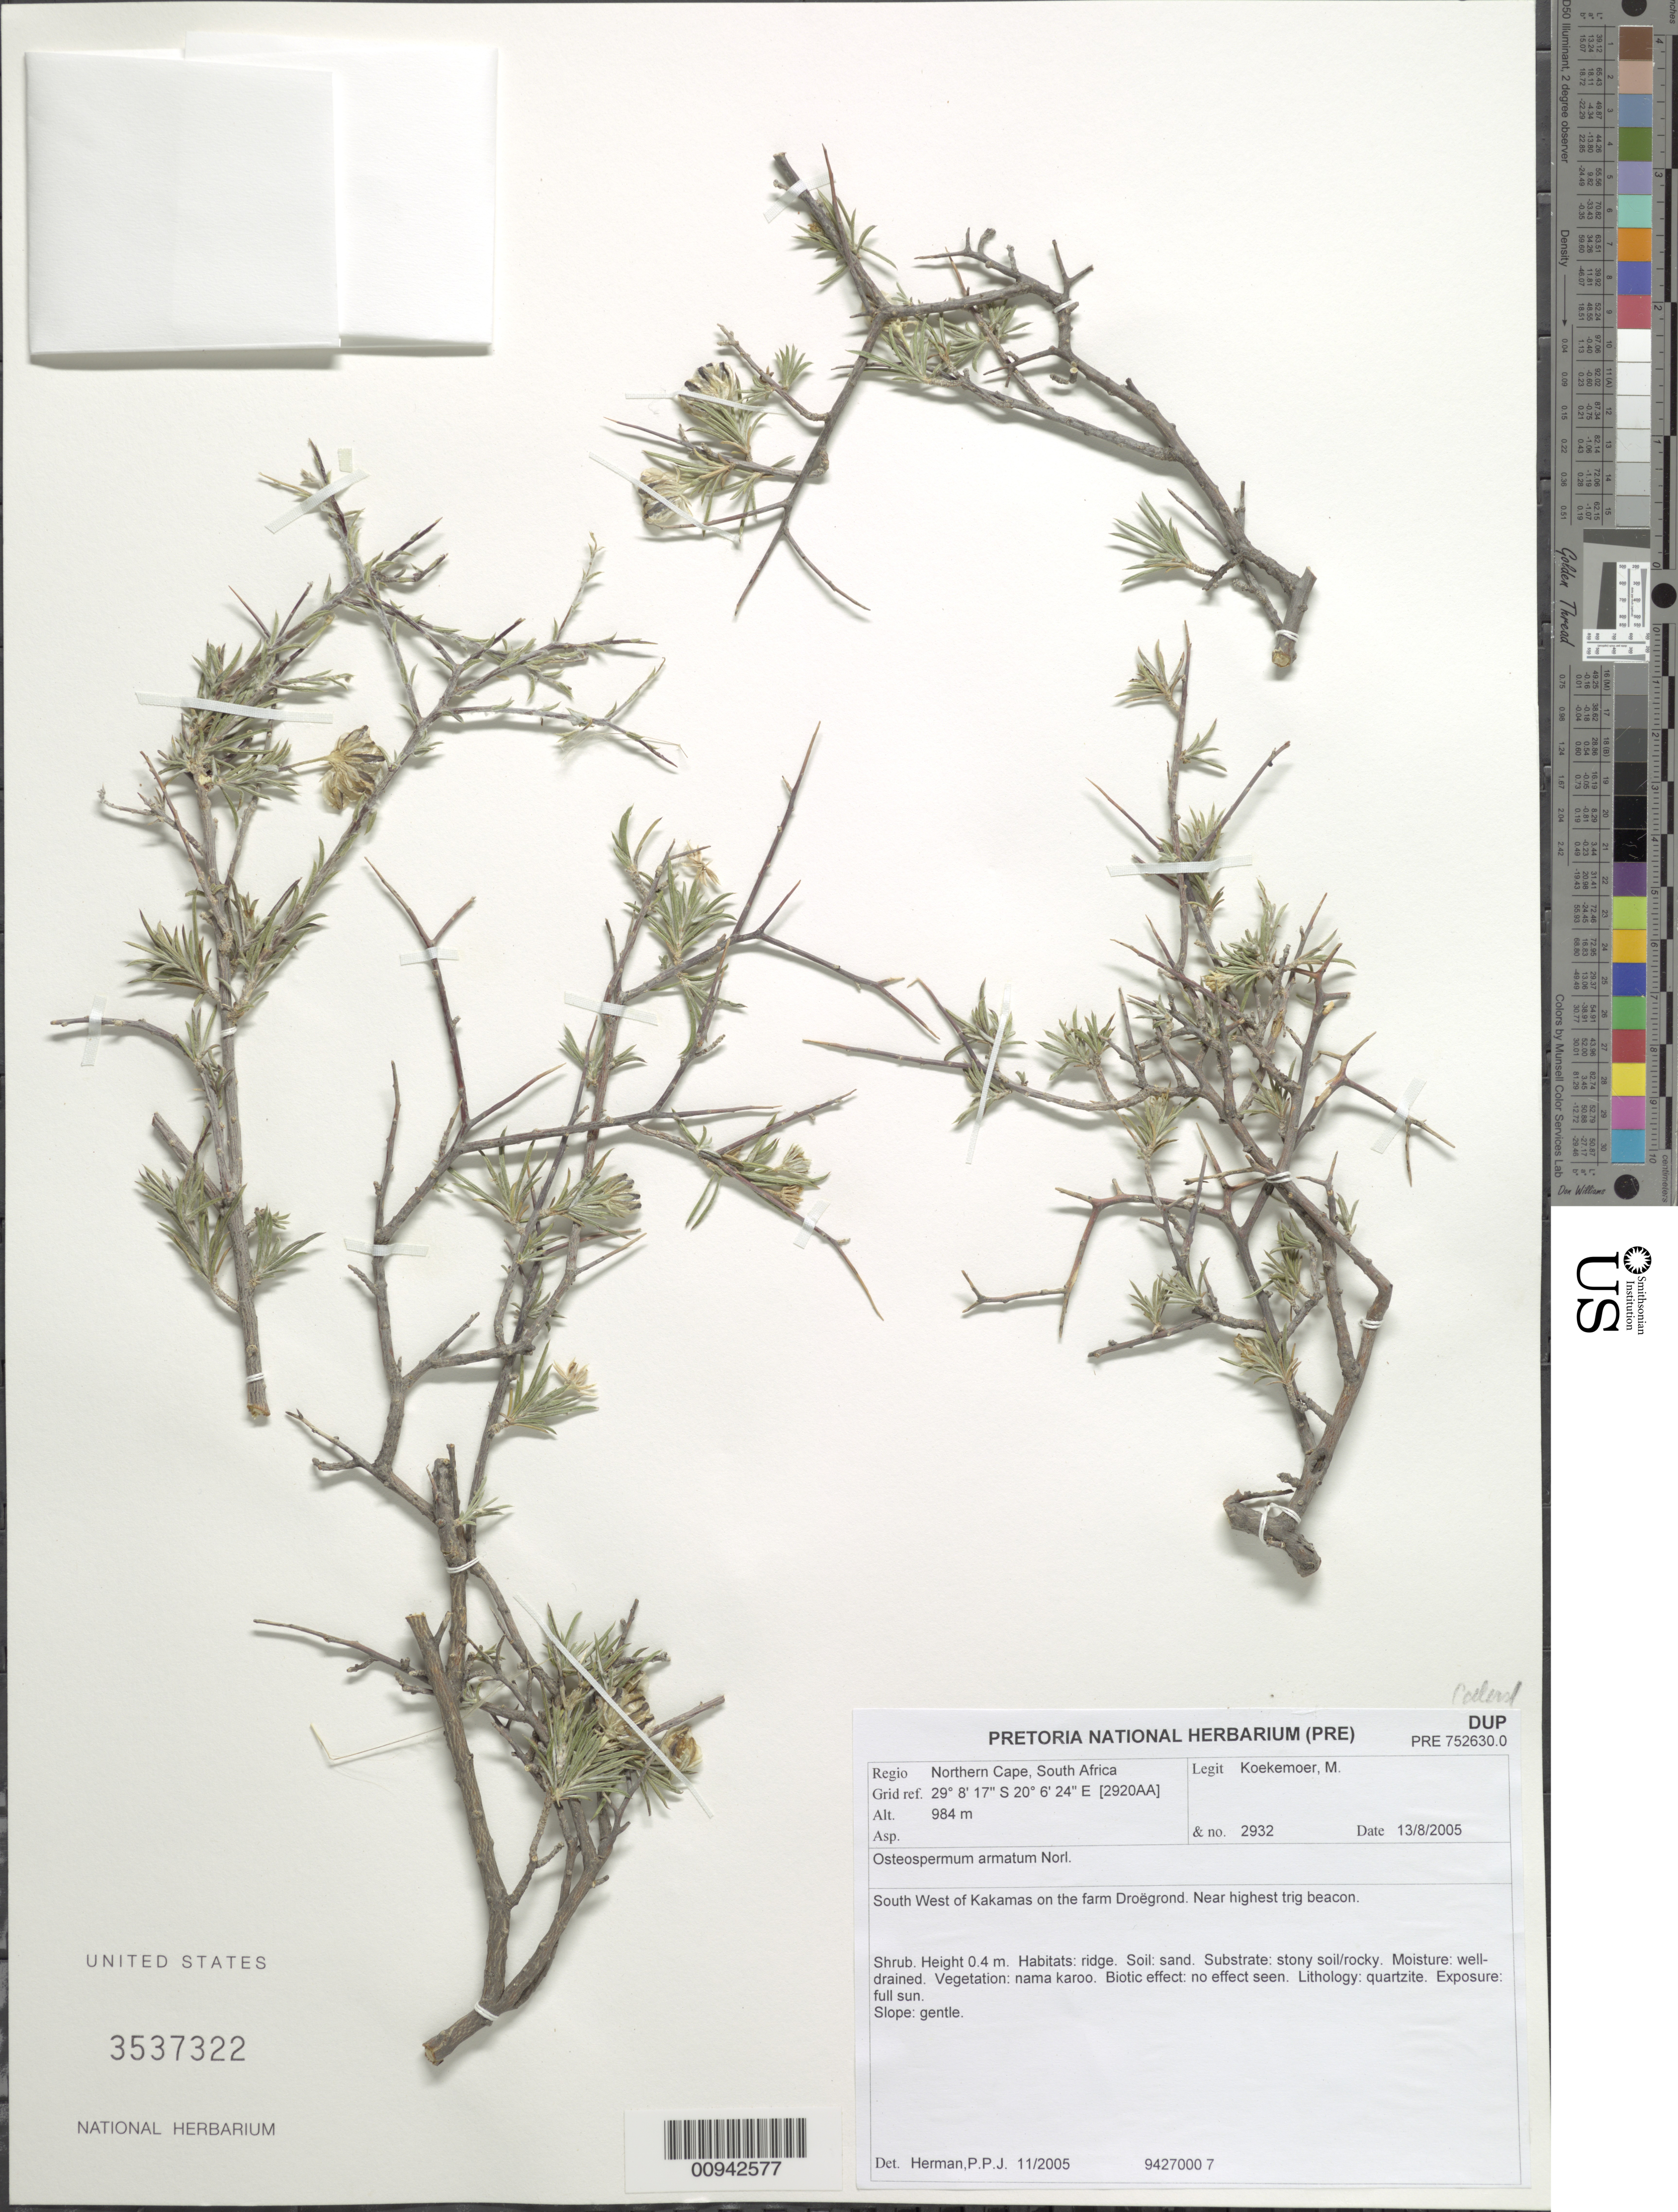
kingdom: Plantae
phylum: Tracheophyta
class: Magnoliopsida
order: Asterales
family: Asteraceae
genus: Osteospermum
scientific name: Osteospermum armatum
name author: Norl.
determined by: Herman, P. P. J.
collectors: M. Koekemoer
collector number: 2932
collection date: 2005-08-13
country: South Africa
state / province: Northern Cape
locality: Kakamas, SW of, on the farm Droëgrond. Near highest trig beacon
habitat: Ridge, sandy stony soil/rocky. Well-drained. Vegetation: nama karroo. Quartzite. Full sun. Gentle slope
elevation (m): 984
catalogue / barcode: US 3537322